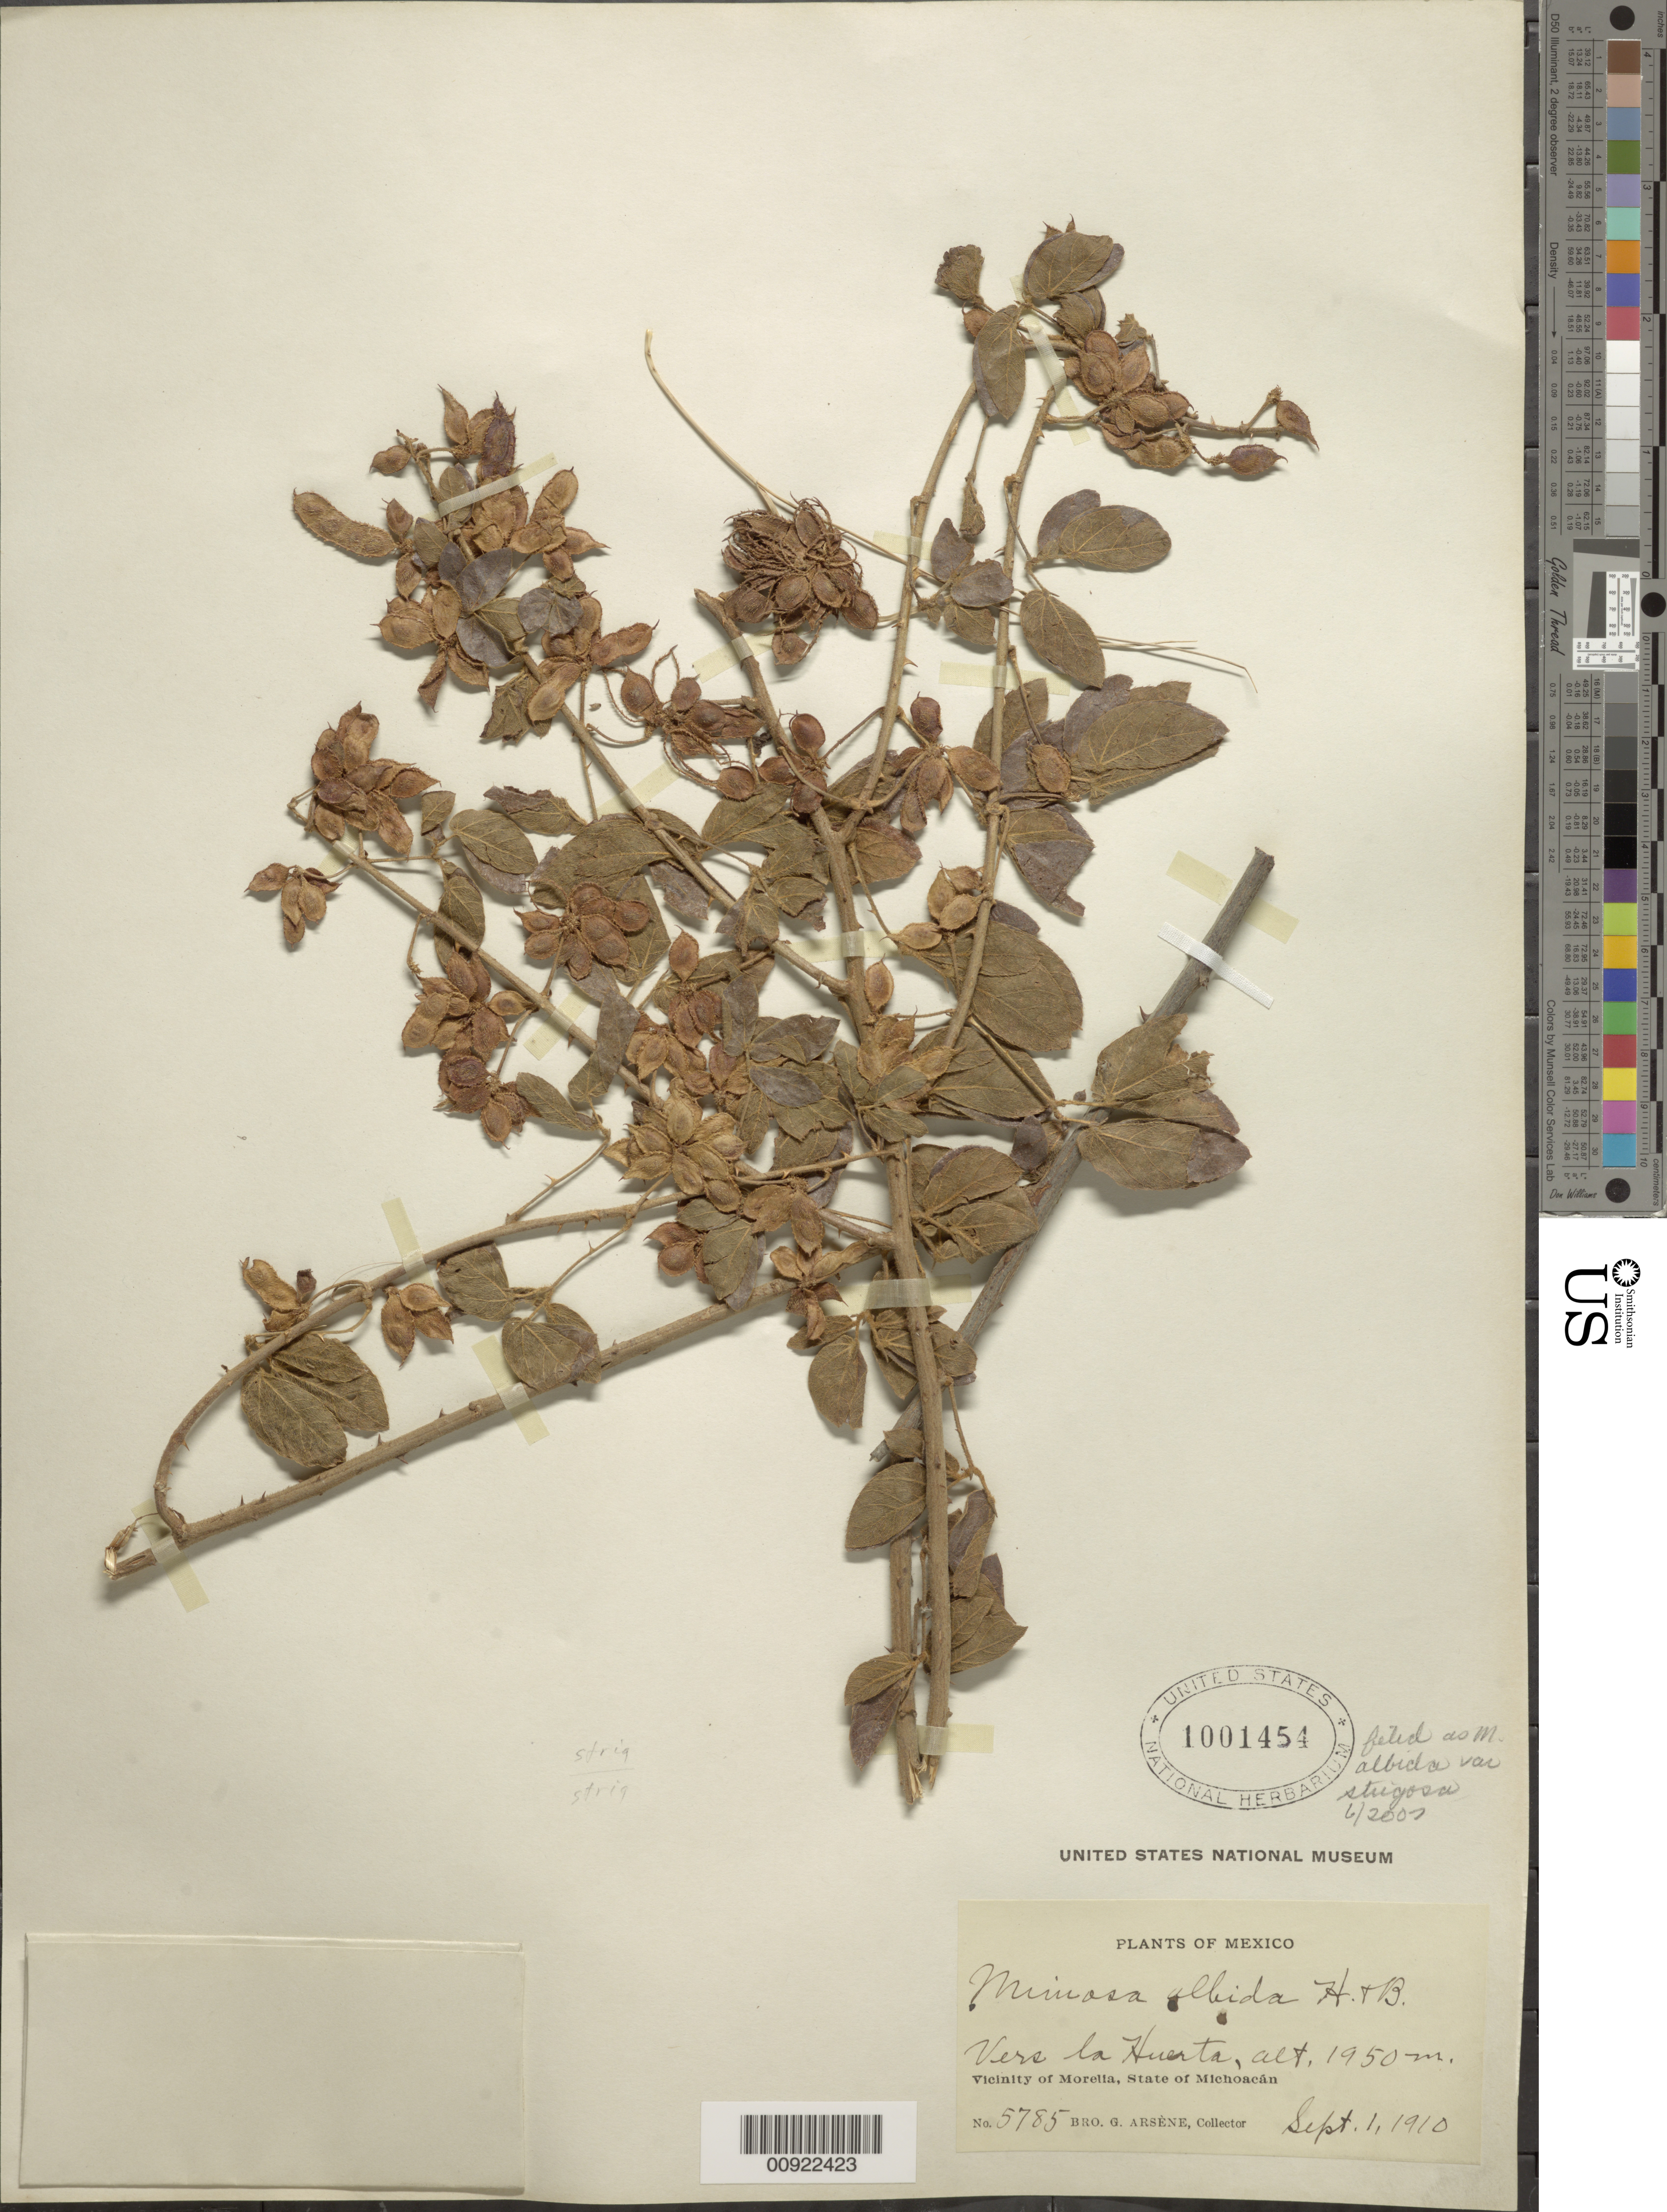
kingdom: Plantae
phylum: Tracheophyta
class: Magnoliopsida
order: Fabales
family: Fabaceae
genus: Mimosa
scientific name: Mimosa albida var. strigosa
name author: (Willd.) B.L. Rob.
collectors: Bro. G. Arsène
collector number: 5785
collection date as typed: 01 Sep 1910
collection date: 1910-09-01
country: Mexico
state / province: Michoacán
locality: Vers la Huerta. Vicinity of Morelia, State of Michoacán.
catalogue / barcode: US 1001454